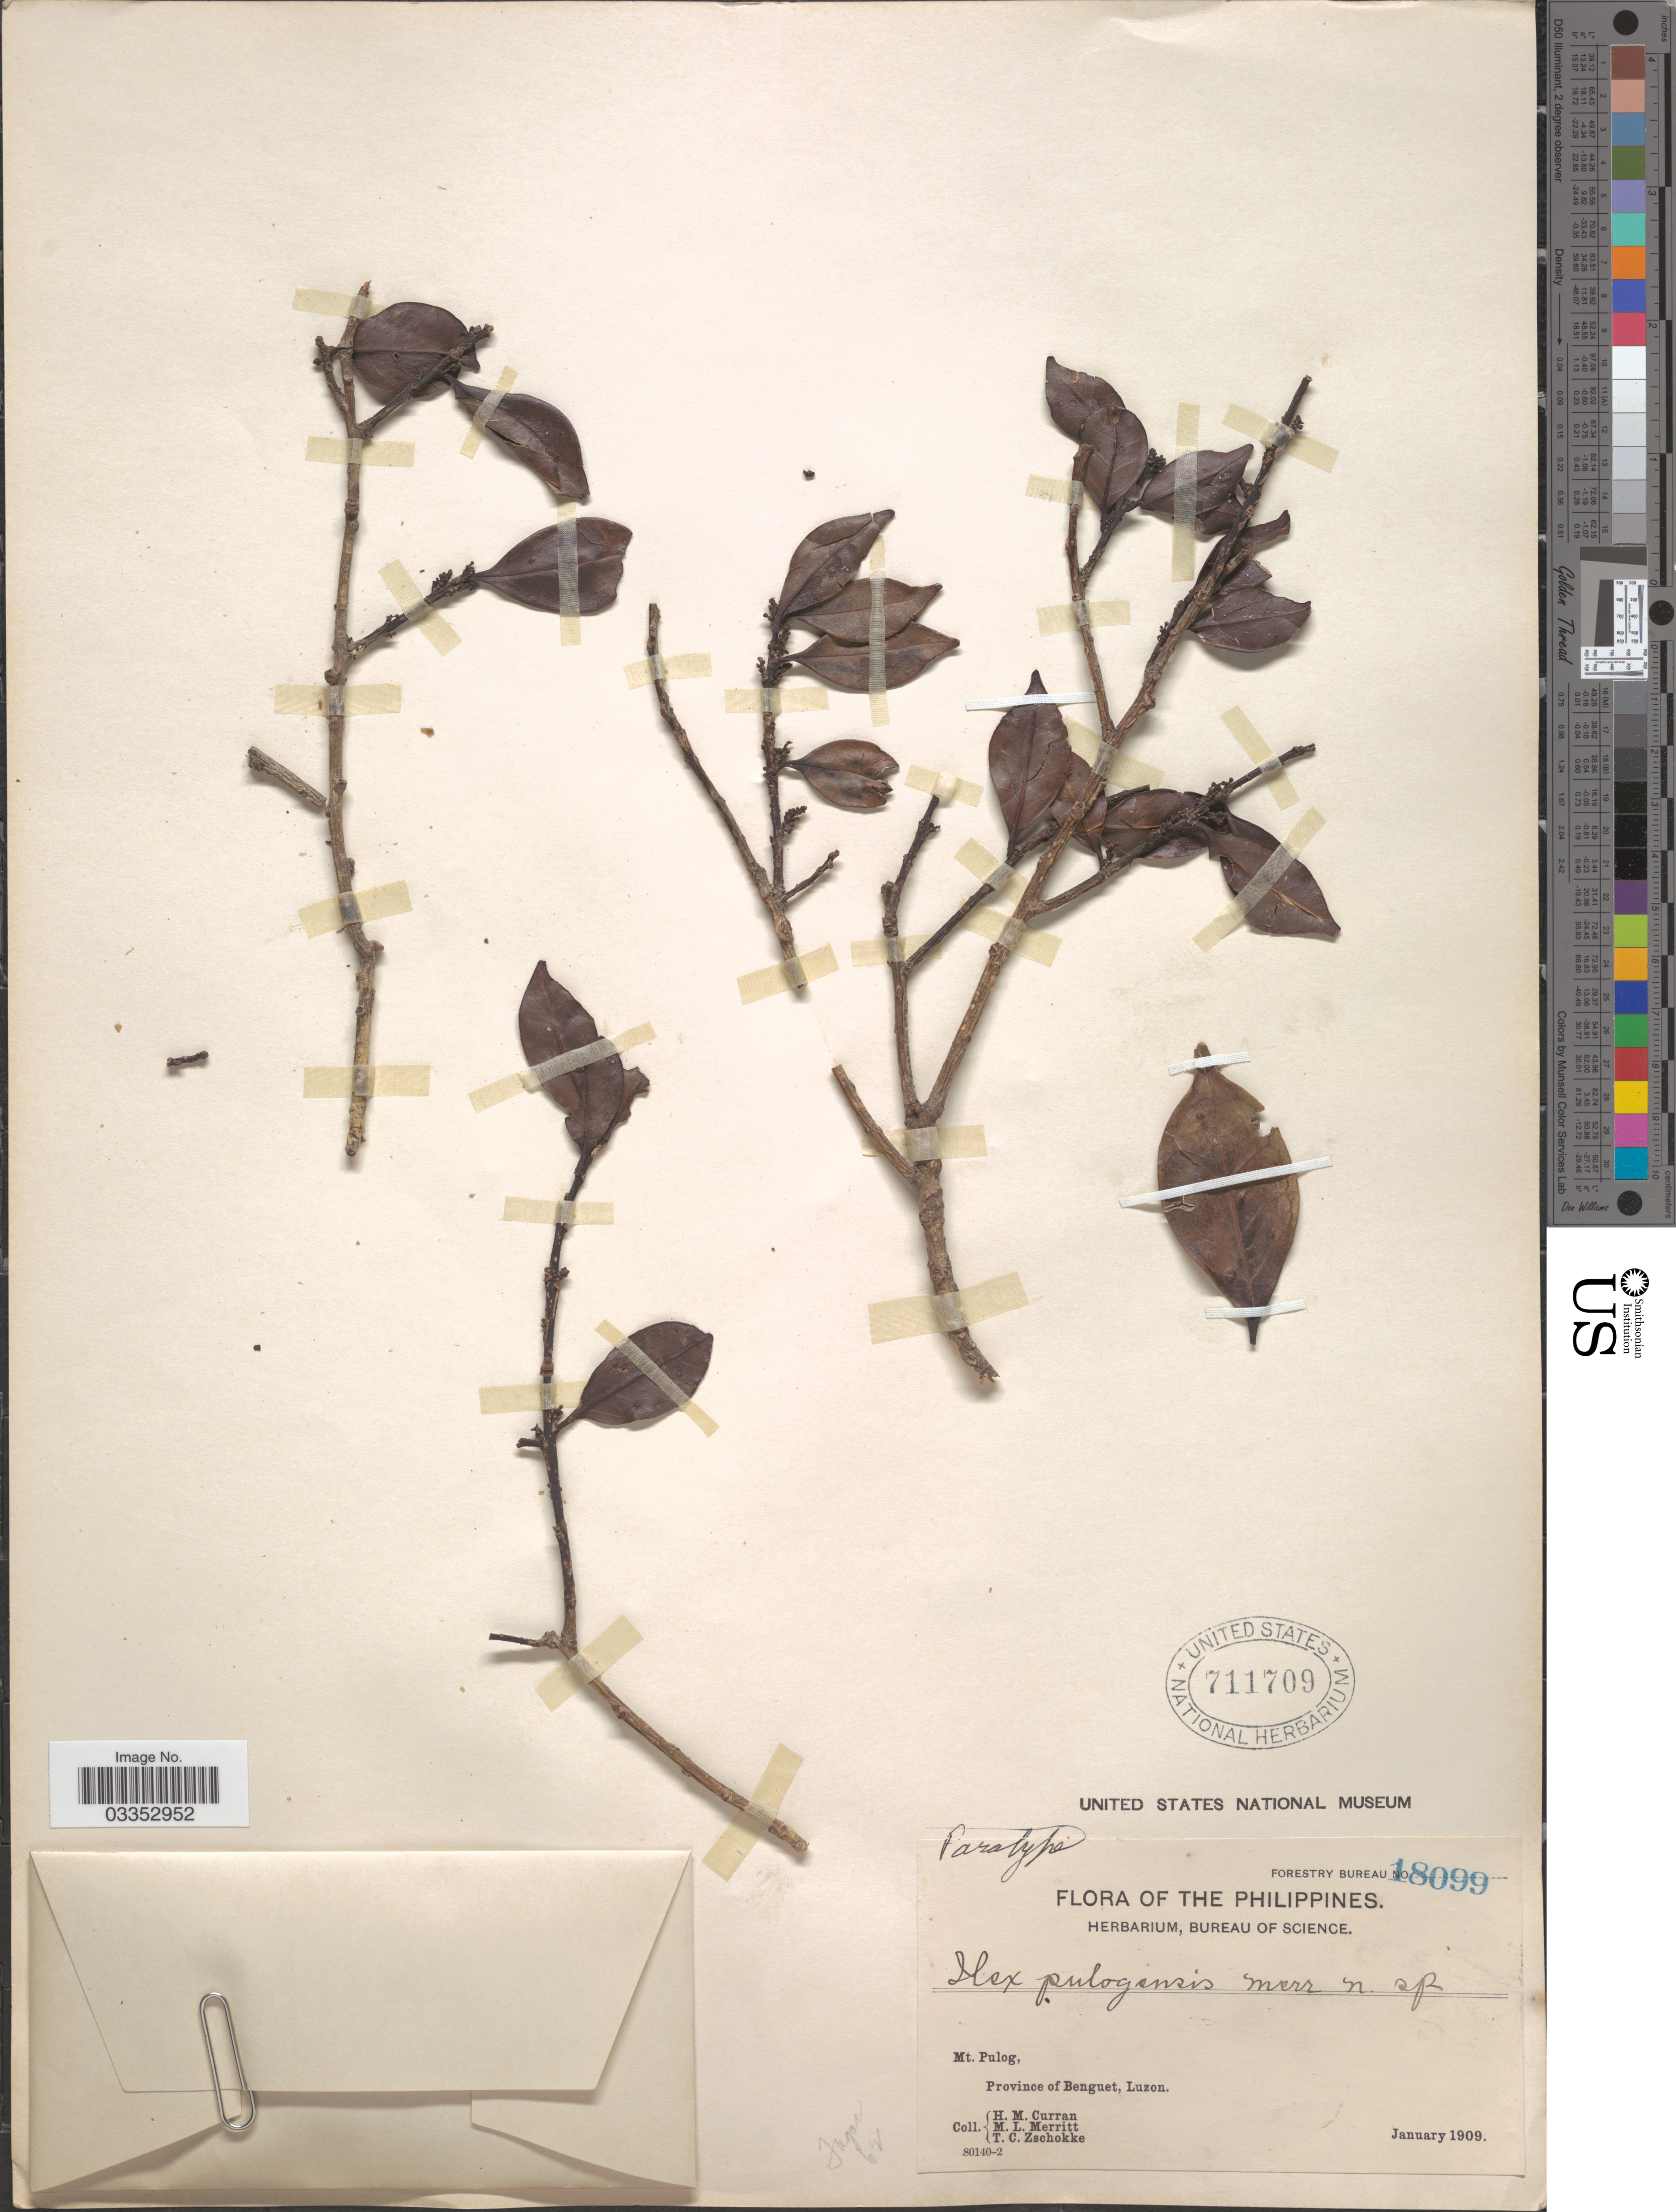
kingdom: Plantae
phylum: Tracheophyta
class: Magnoliopsida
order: Aquifoliales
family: Aquifoliaceae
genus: Ilex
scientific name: Ilex pulogensis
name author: Merr.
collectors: H. M. Curran, M. L. Merritt & T. C. Zschokke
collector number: Forestry Bureau 18099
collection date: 1909-01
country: Philippines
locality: Mt. Pulog, Province of Benguet, Luzon.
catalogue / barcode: US 711709